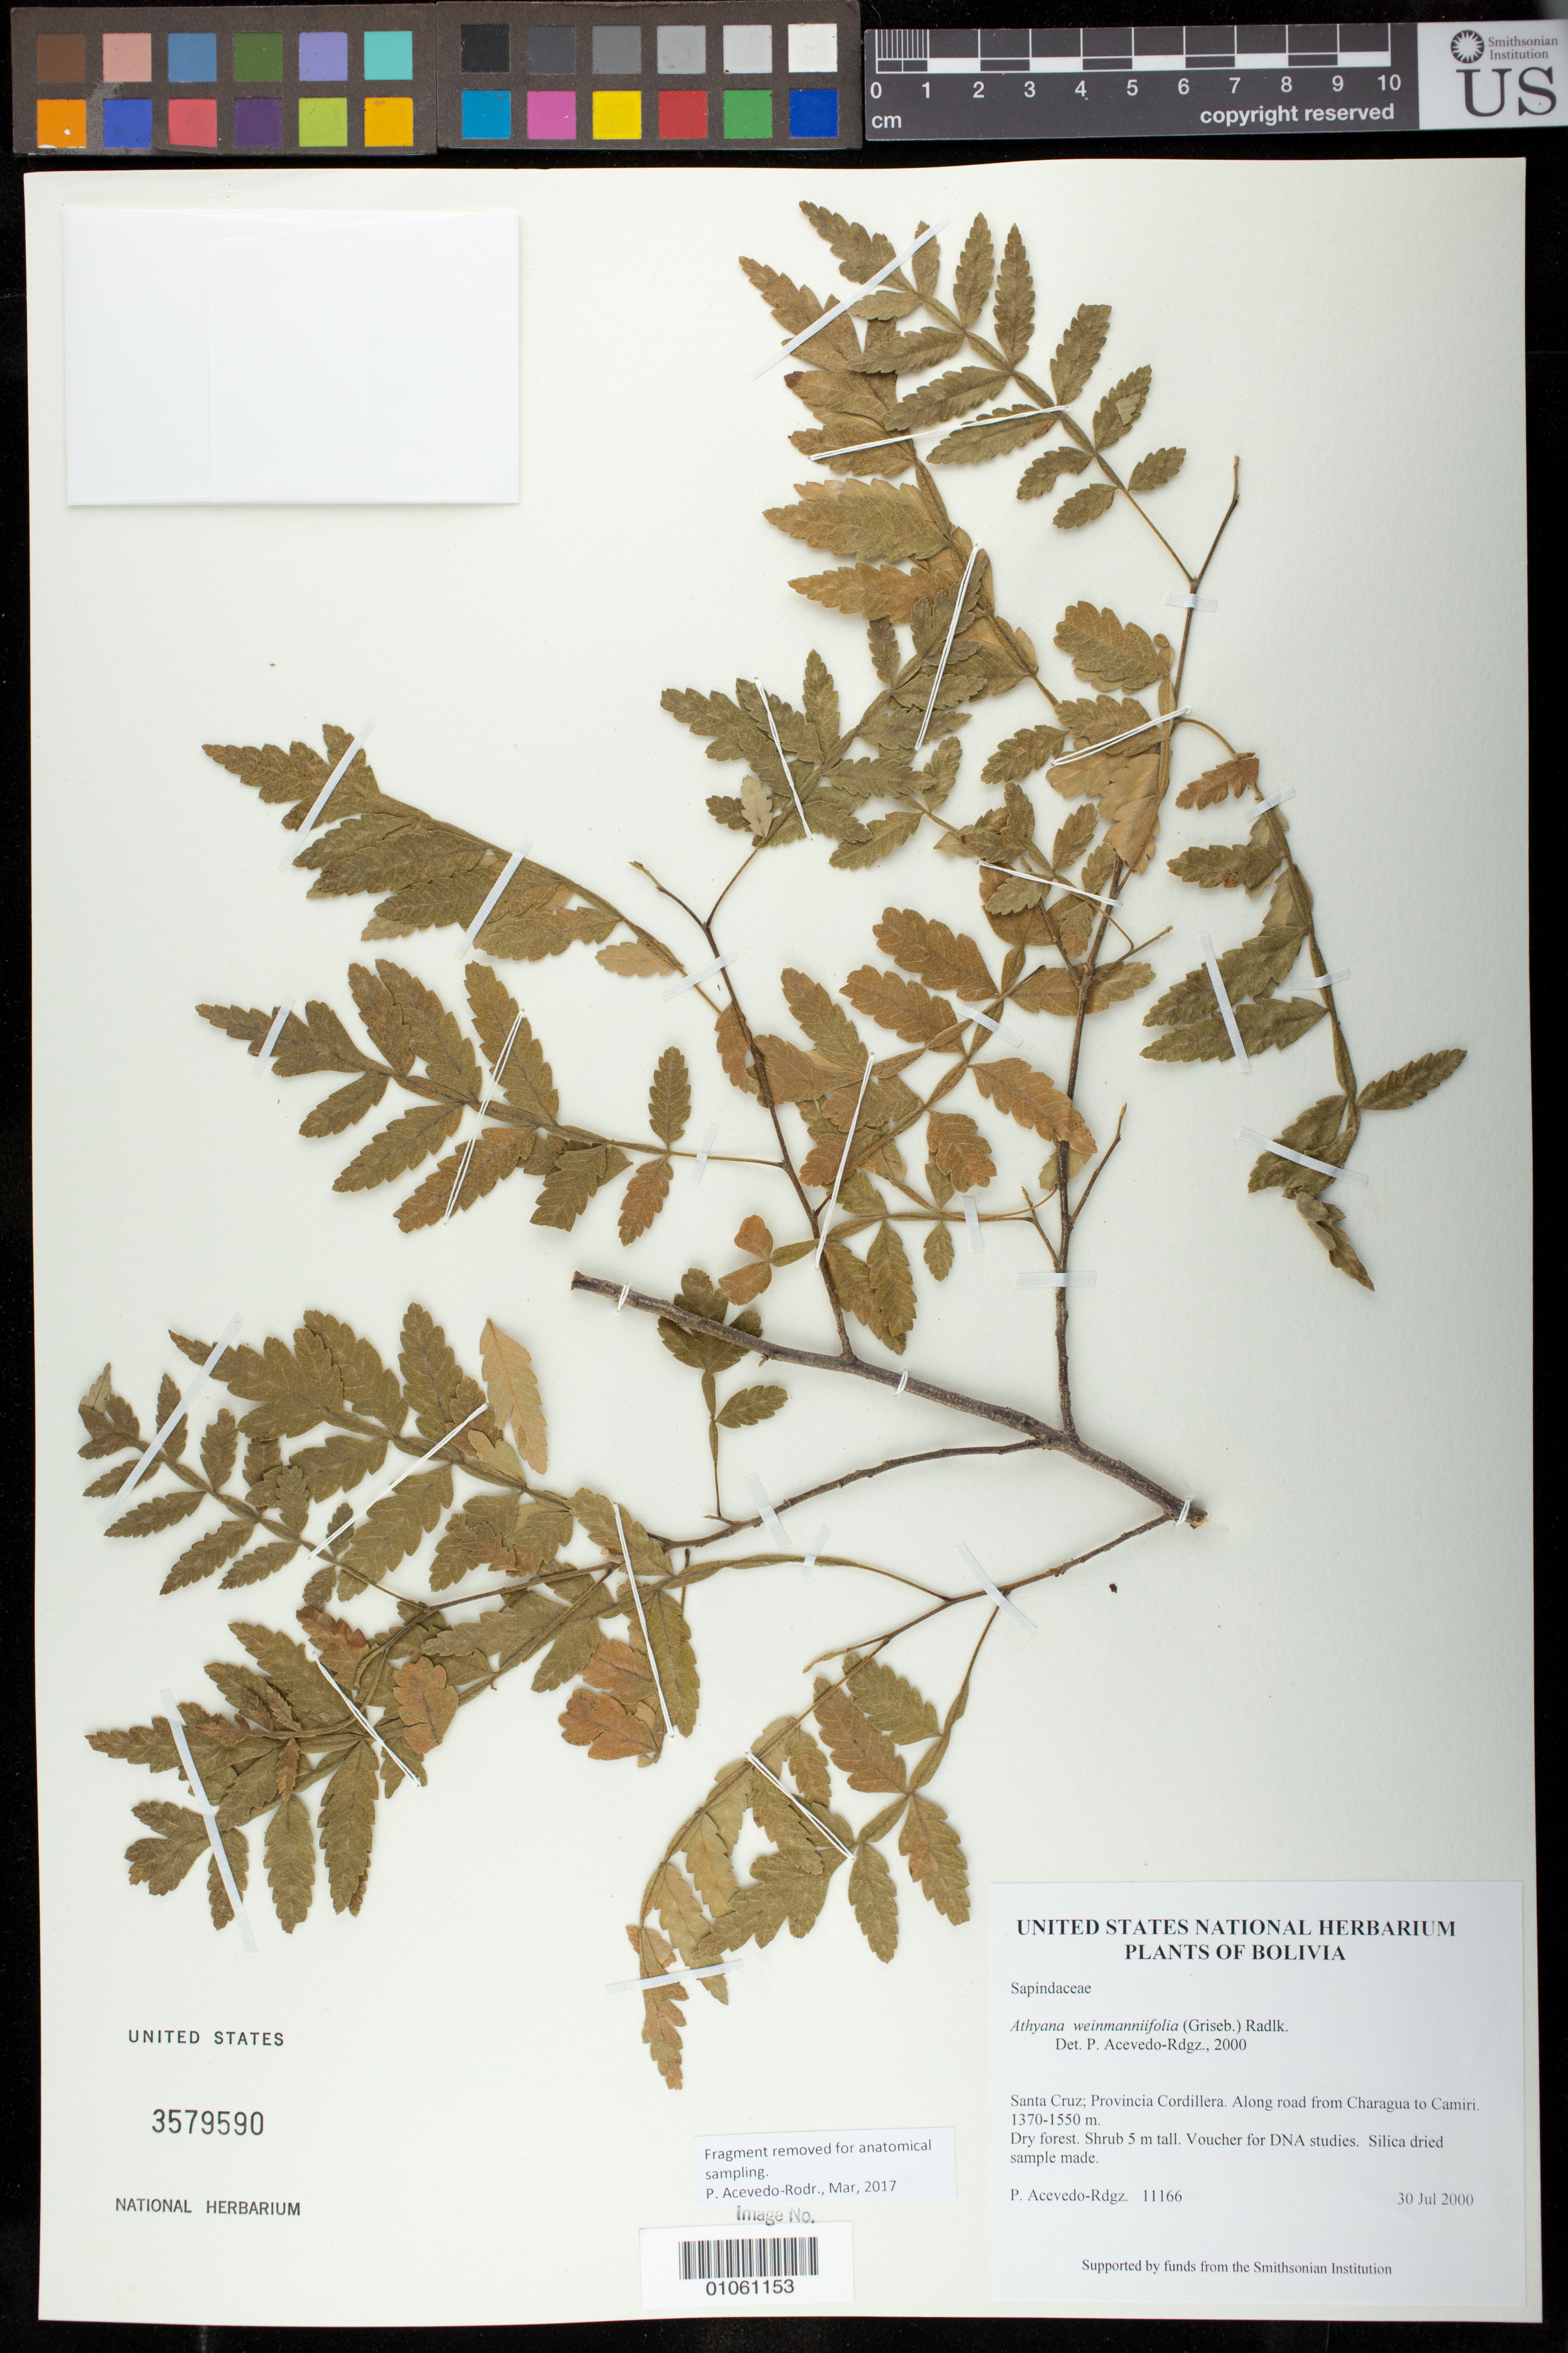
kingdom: Plantae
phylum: Tracheophyta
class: Magnoliopsida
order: Sapindales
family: Sapindaceae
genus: Athyana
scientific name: Athyana weinmanniifolia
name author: (Griseb.) Radlk.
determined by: Acevedo-Rodríguez, P., (BOT), Smithsonian Institution - National Museum of Natural History (UNITED STATES)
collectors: P. Acevedo-Rodr.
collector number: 11166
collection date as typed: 30 Jul 2000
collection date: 2000-07-30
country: Bolivia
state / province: Santa Cruz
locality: Santa Cruz; Provincia Cordillera. Along road from Charagua to Camiri.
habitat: Dry forest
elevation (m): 1370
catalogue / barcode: US 3579590